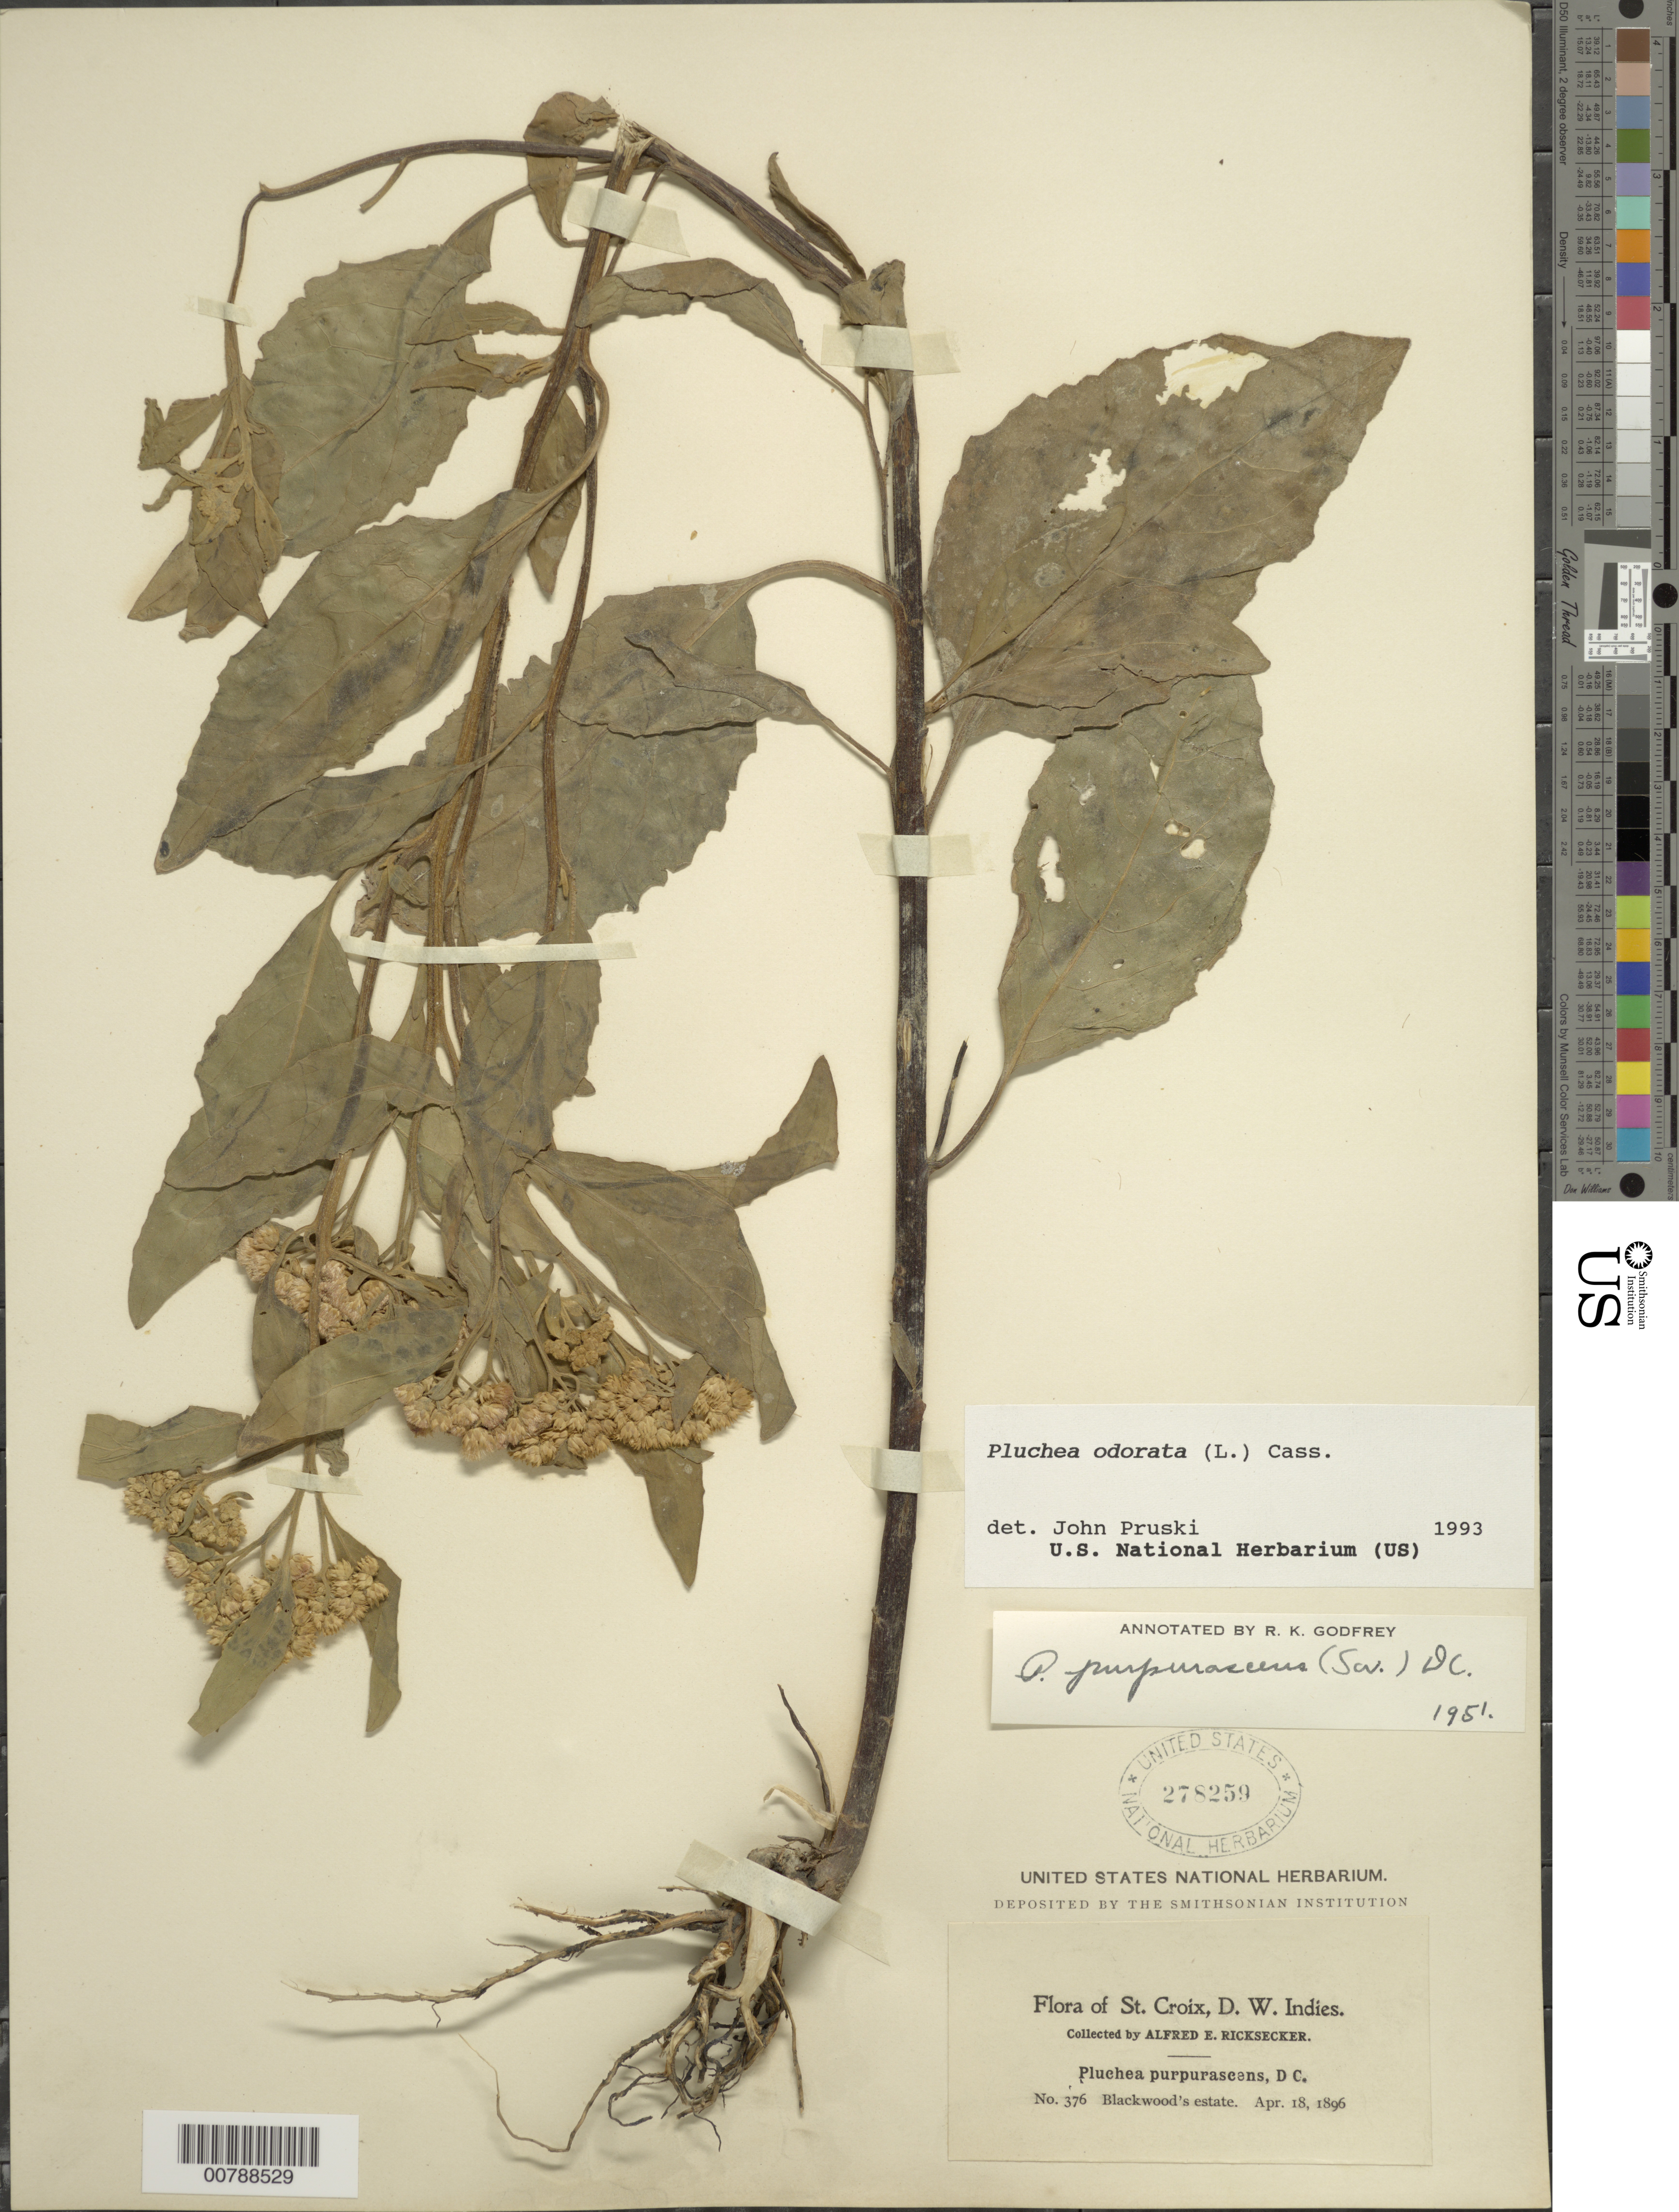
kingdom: Plantae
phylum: Tracheophyta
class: Magnoliopsida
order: Asterales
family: Asteraceae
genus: Pluchea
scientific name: Pluchea odorata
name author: (L.) Cass.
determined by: Pruski, J. F.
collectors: A. E. Ricksecker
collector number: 376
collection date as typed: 18 Apr 1896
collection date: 1896-04-18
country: U.S. Virgin Islands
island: St. Croix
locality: Blackwood's estate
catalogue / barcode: US 278259